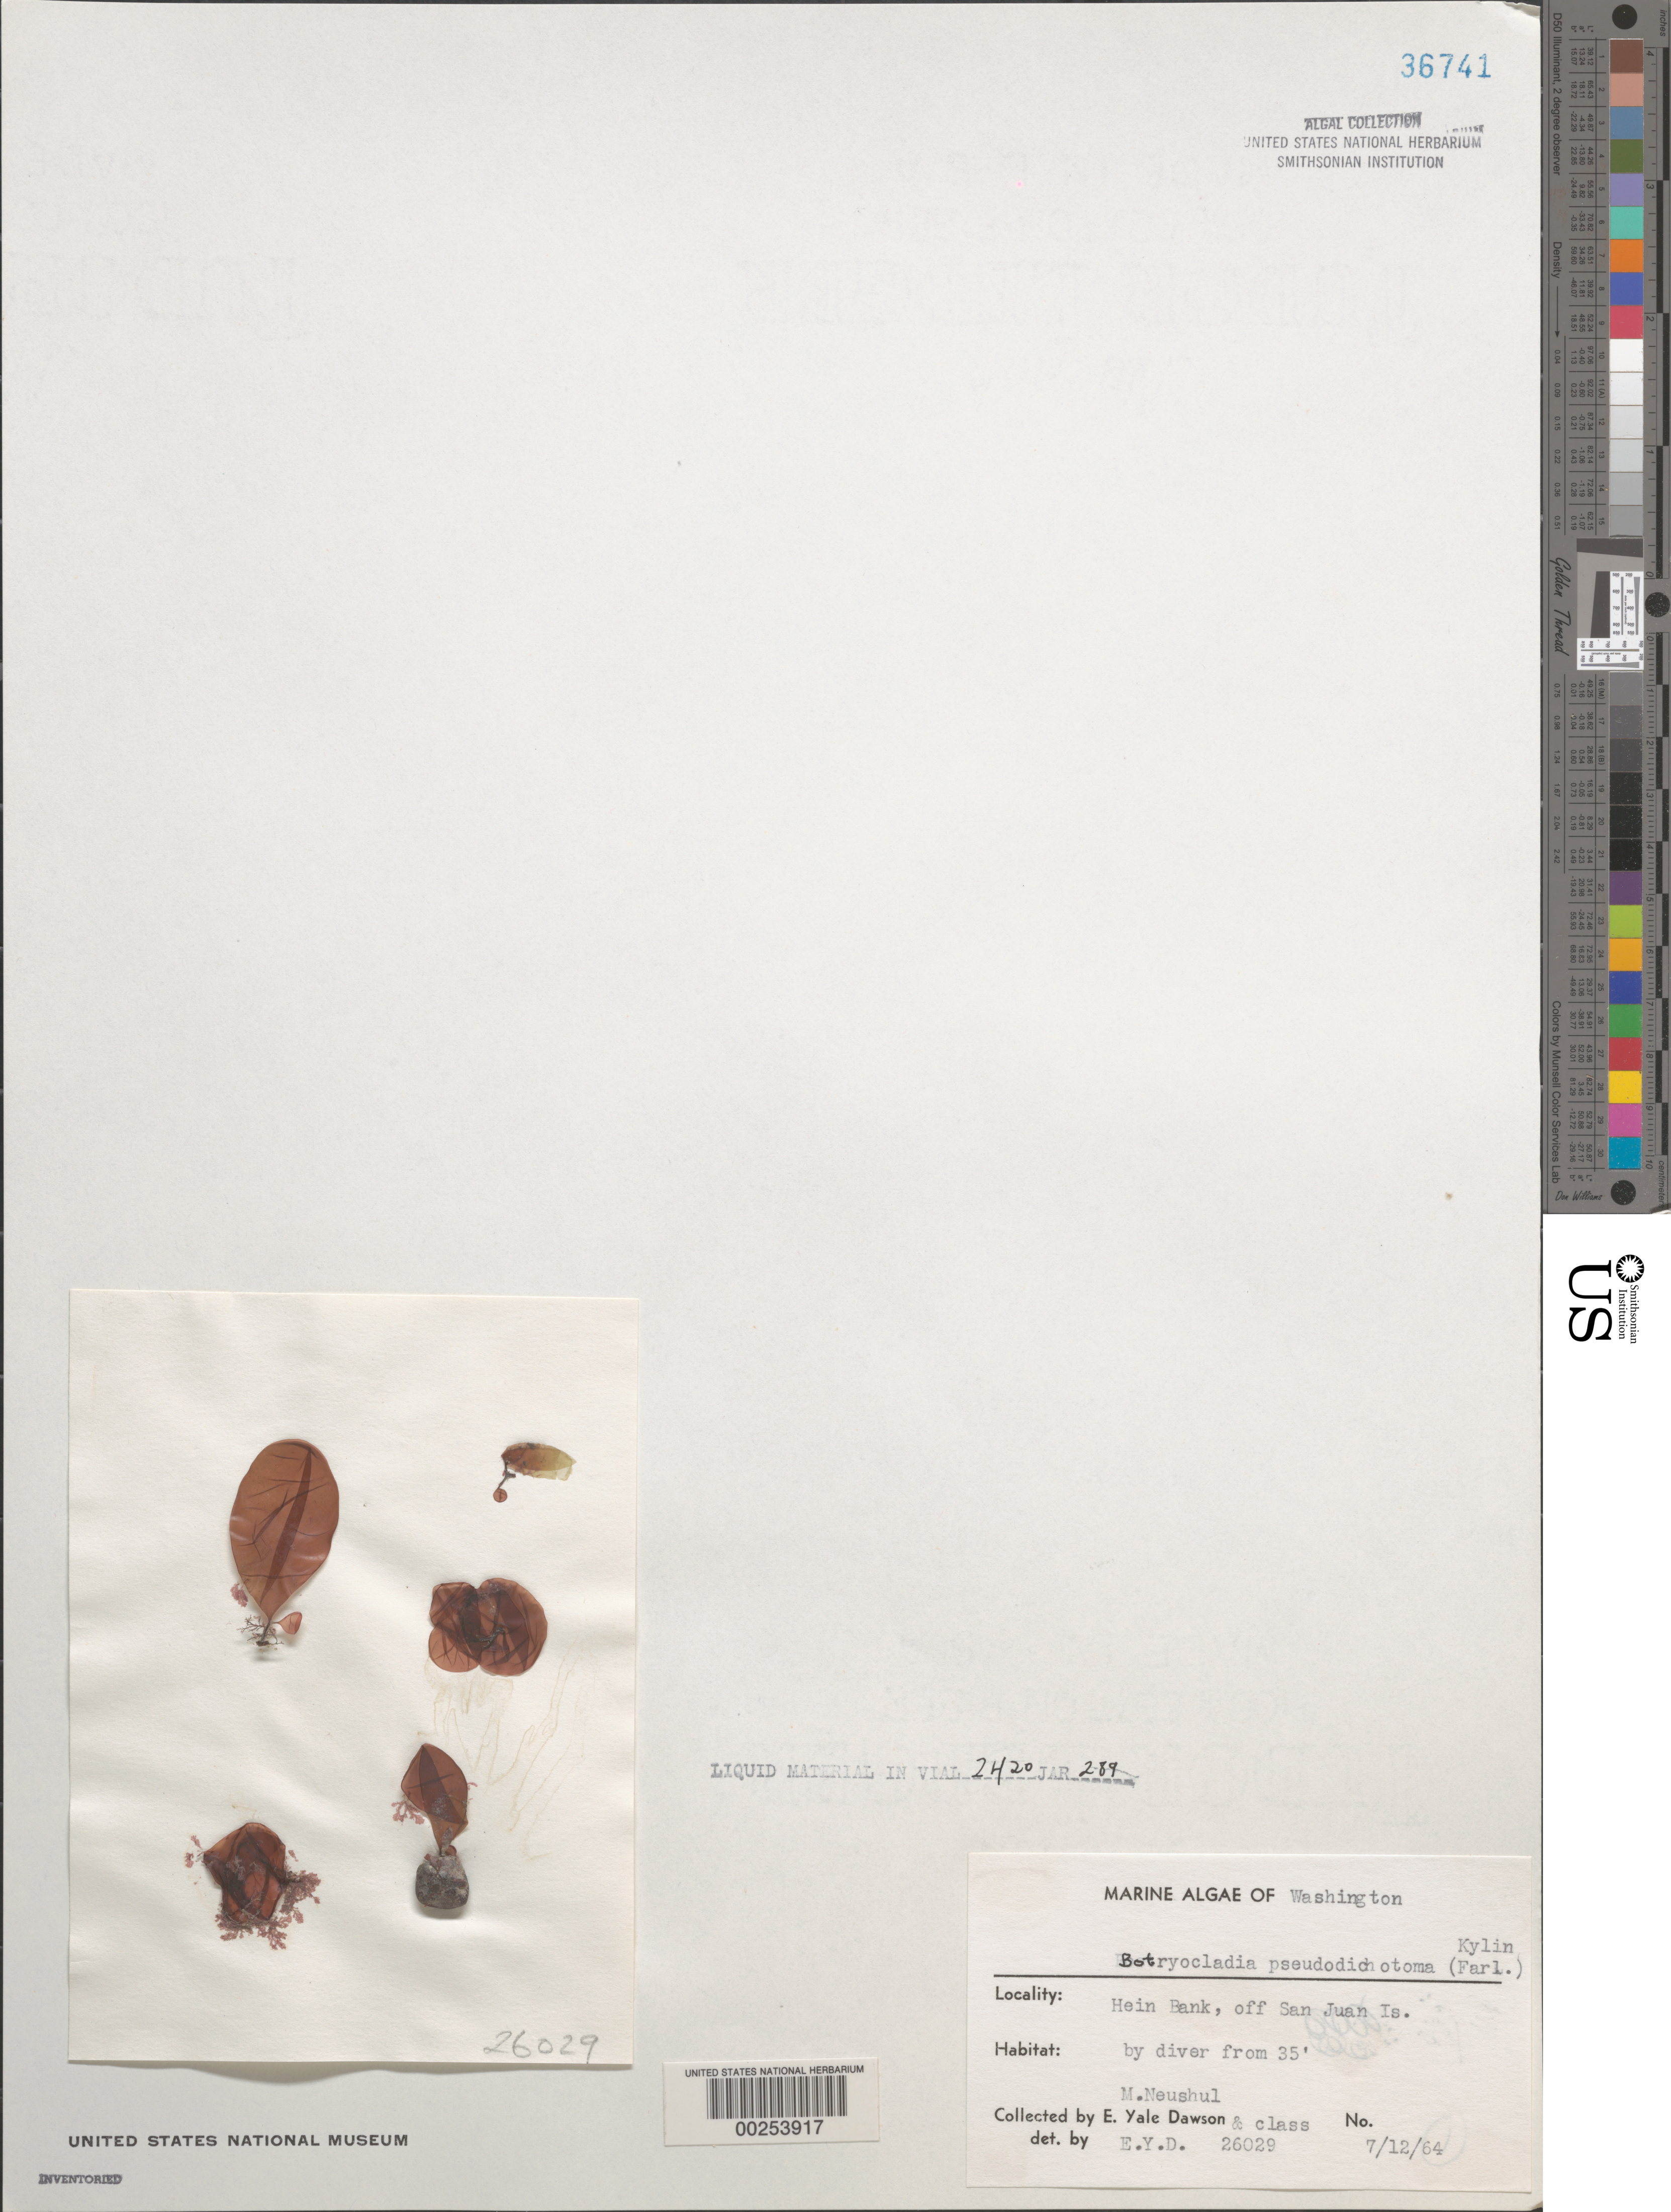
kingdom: Plantae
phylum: Rhodophyta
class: Florideophyceae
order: Rhodymeniales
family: Rhodymeniaceae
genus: Botryocladia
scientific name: Botryocladia pseudodichotoma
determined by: Dawson, E. Y.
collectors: E. Y. Dawson, M. Neushul & Students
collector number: EYD 26029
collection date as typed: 12 Jul 1963 or 12 Jul 1964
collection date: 1963-07-12 or 1964-07-12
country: United States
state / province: Washington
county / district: San Juan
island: San Juan Island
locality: Hein Bank, off San Juan Island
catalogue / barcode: US 36741